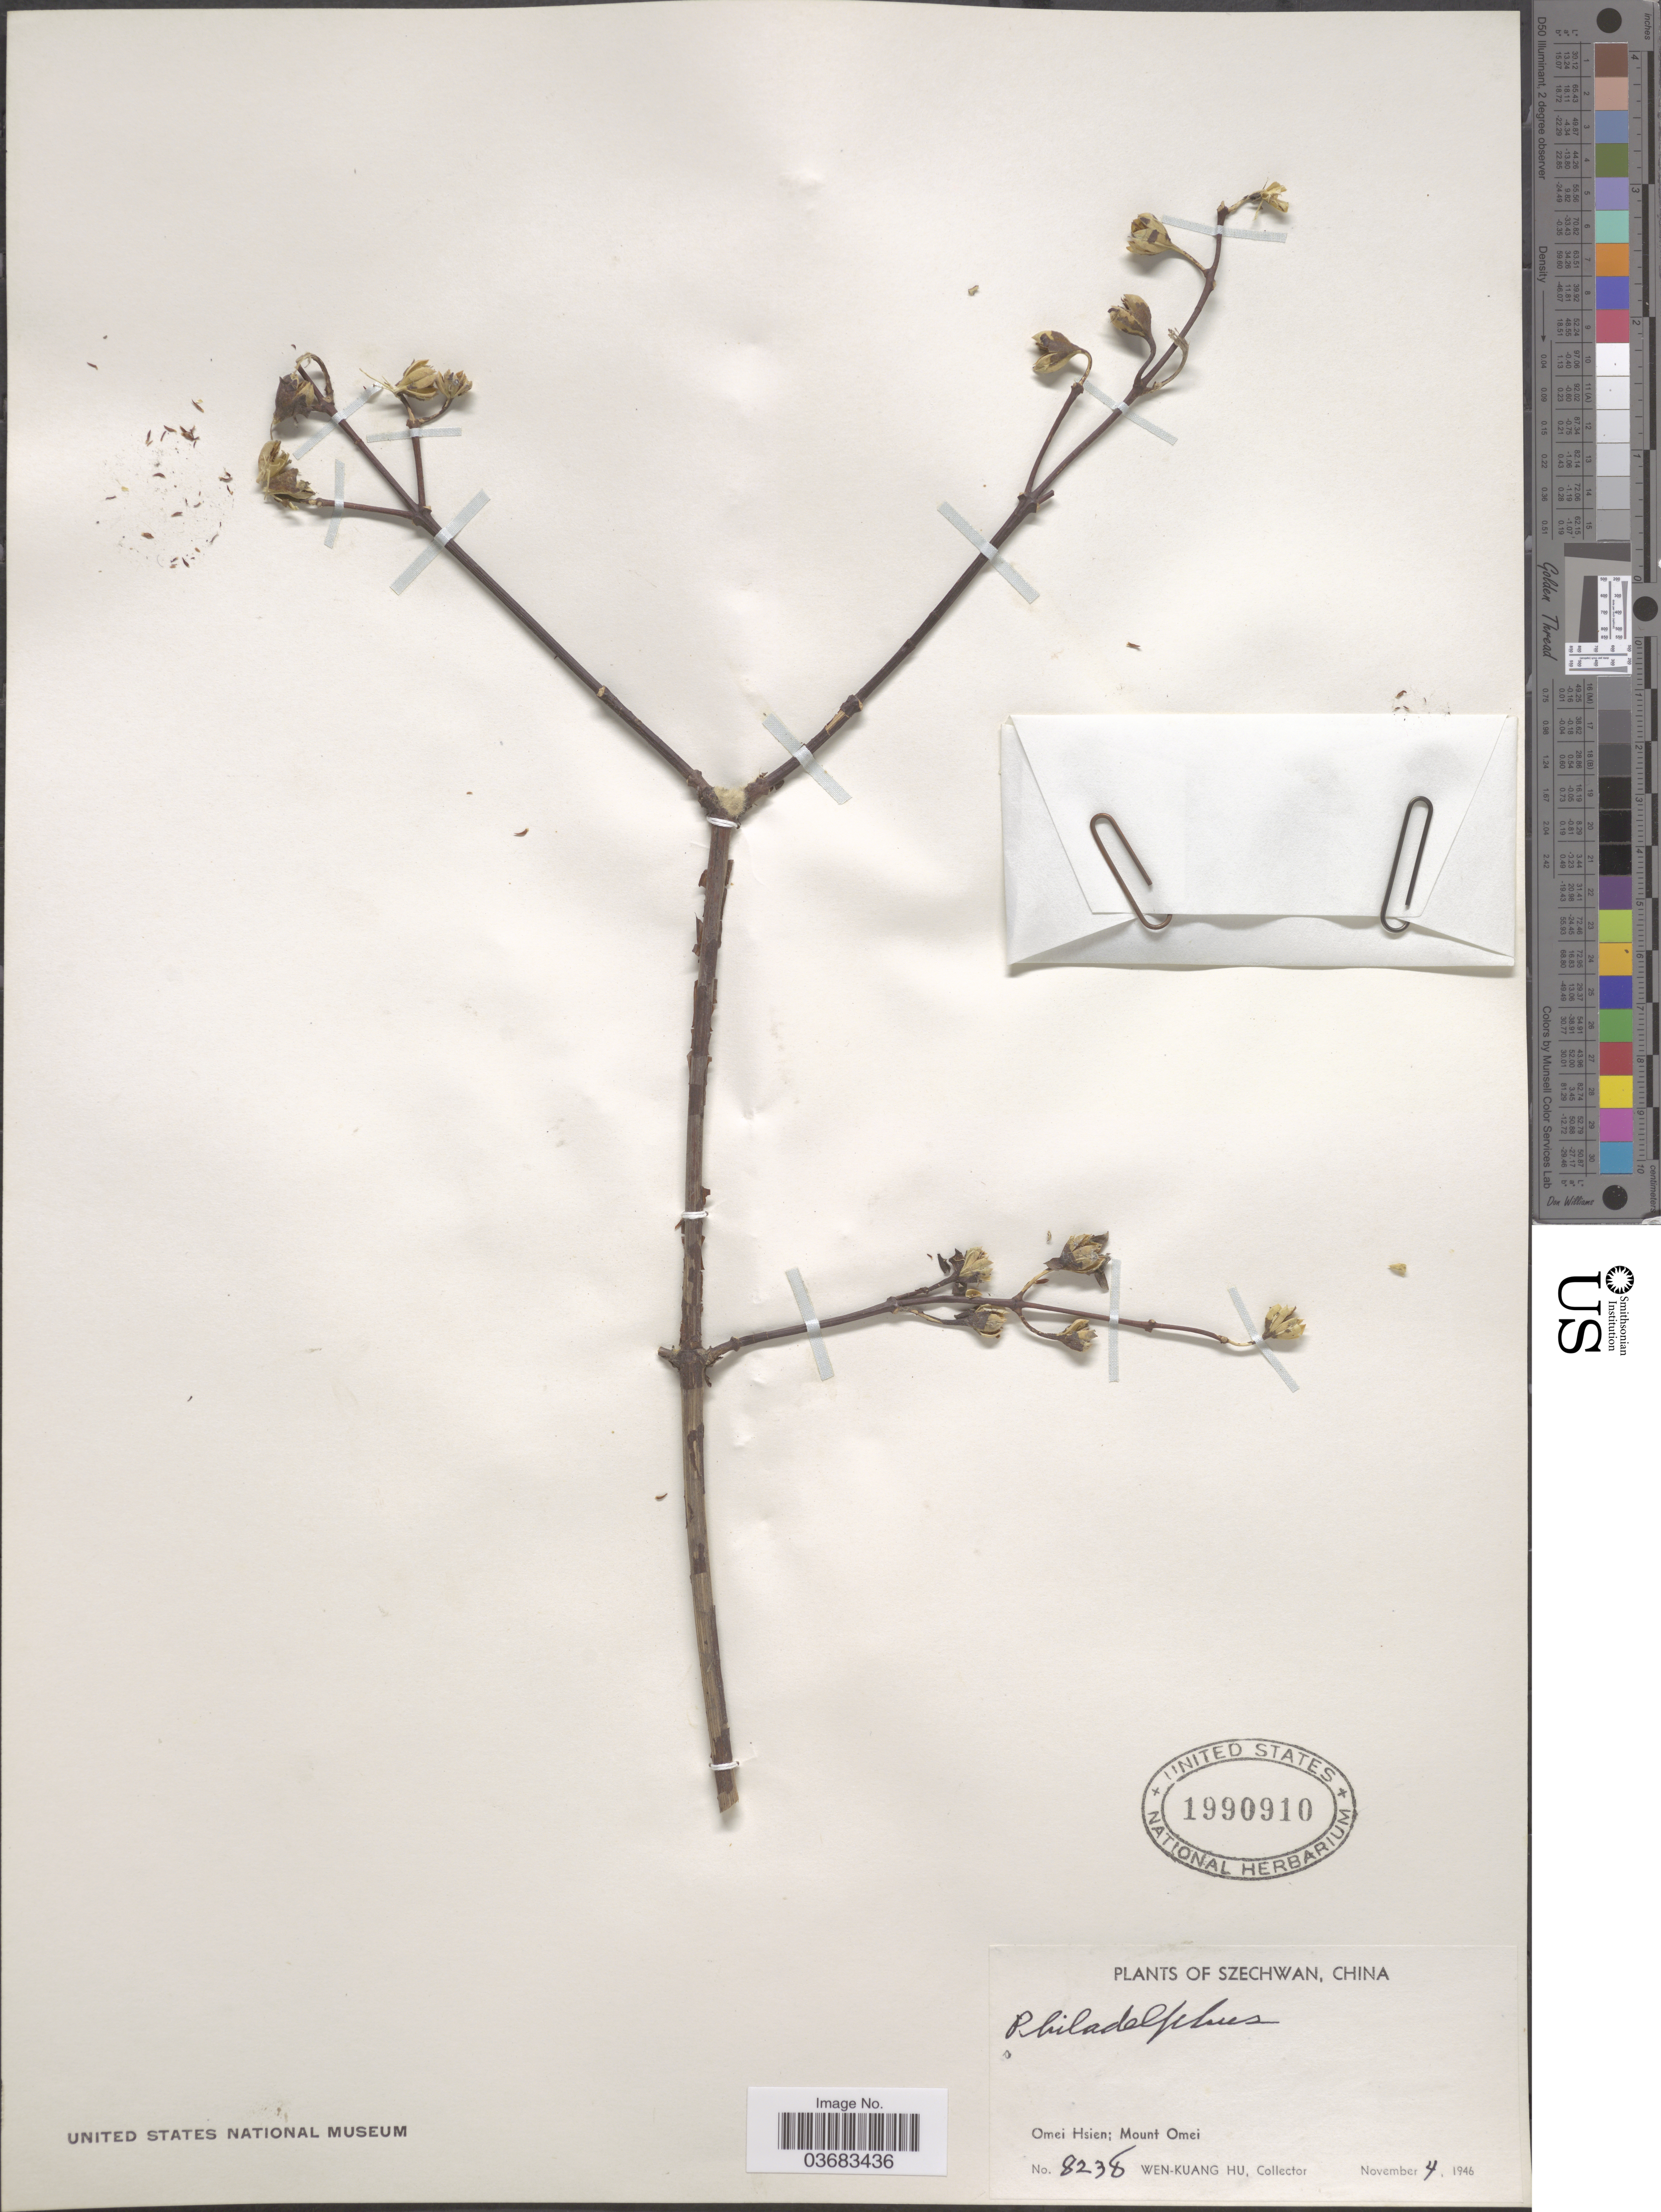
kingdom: Plantae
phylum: Tracheophyta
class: Magnoliopsida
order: Cornales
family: Hydrangeaceae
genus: Philadelphus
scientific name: Philadelphus sp.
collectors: W. K. Hu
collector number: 8238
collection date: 1946-11-04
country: China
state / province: Sichuan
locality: Szechwan. Omei Hsien; Mount Omei.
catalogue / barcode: US 1990910